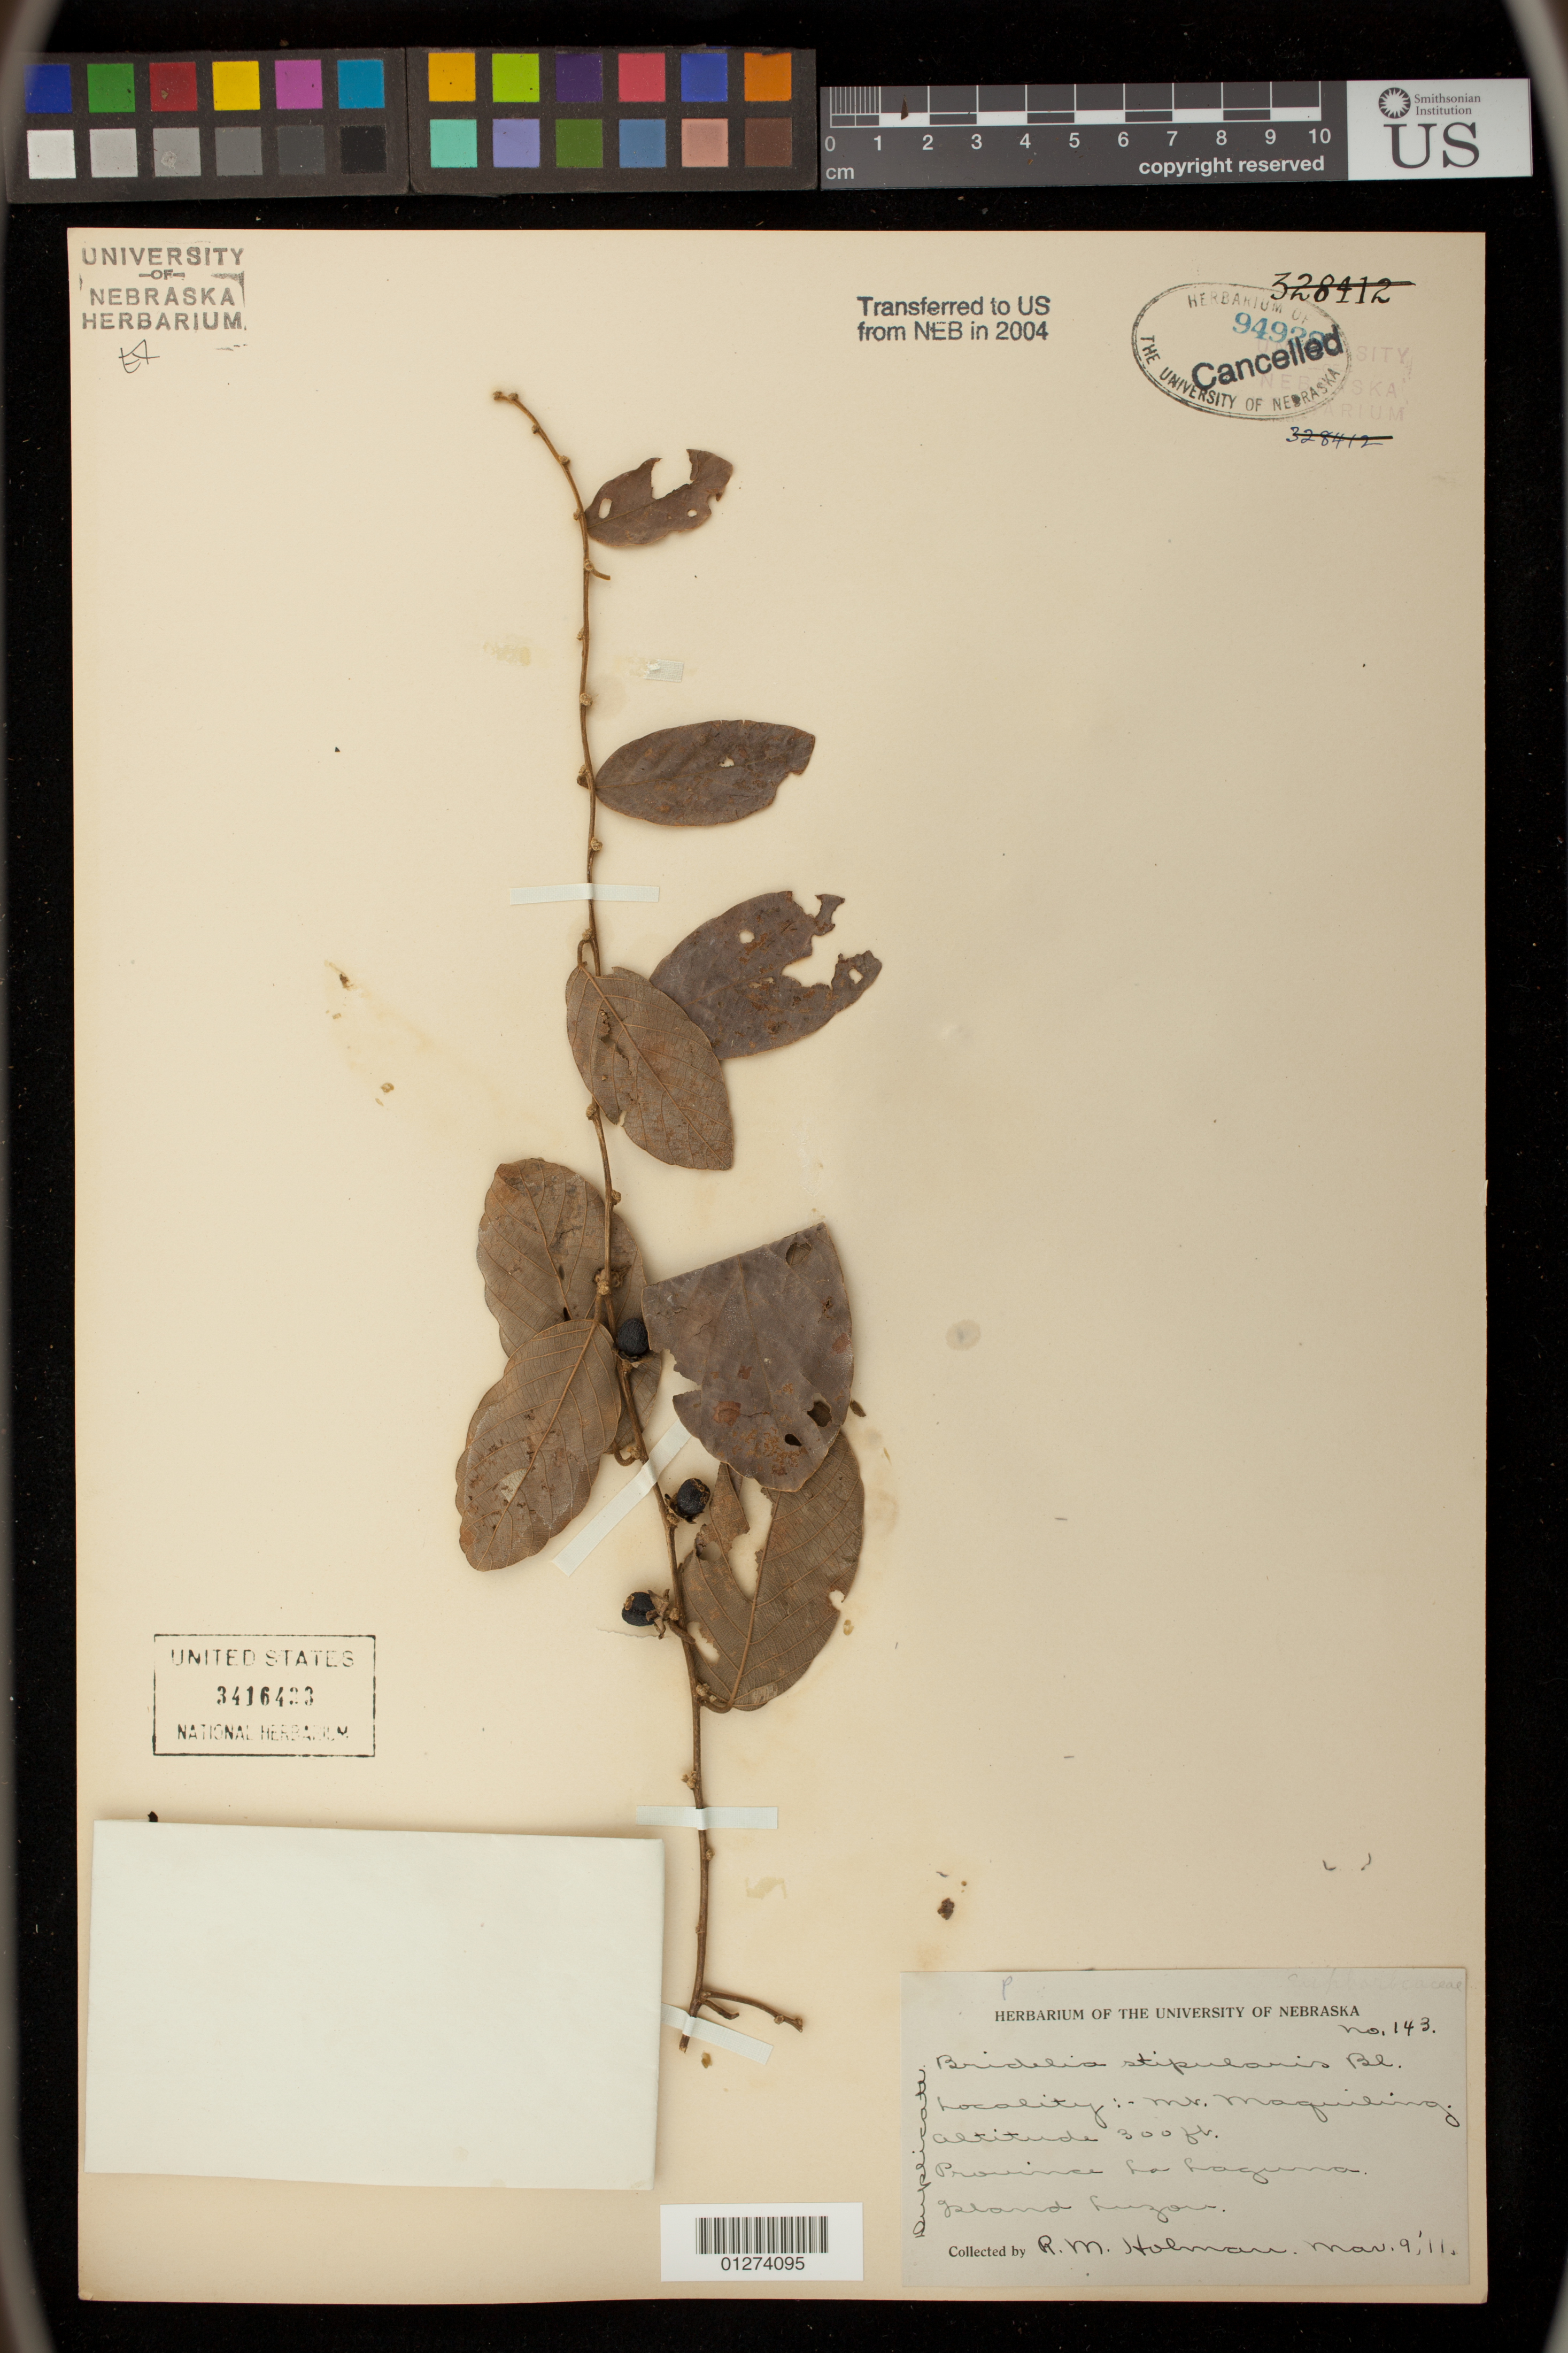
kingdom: Plantae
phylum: Tracheophyta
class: Magnoliopsida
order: Malpighiales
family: Phyllanthaceae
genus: Bridelia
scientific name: Bridelia stipularis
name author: (L.) Blume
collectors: R. Holman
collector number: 143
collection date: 1911-03-09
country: Philippines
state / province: Calabarzon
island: Luzon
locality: Mt. Maquiling, La Laguna, Luzon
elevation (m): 91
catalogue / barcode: US 3416433